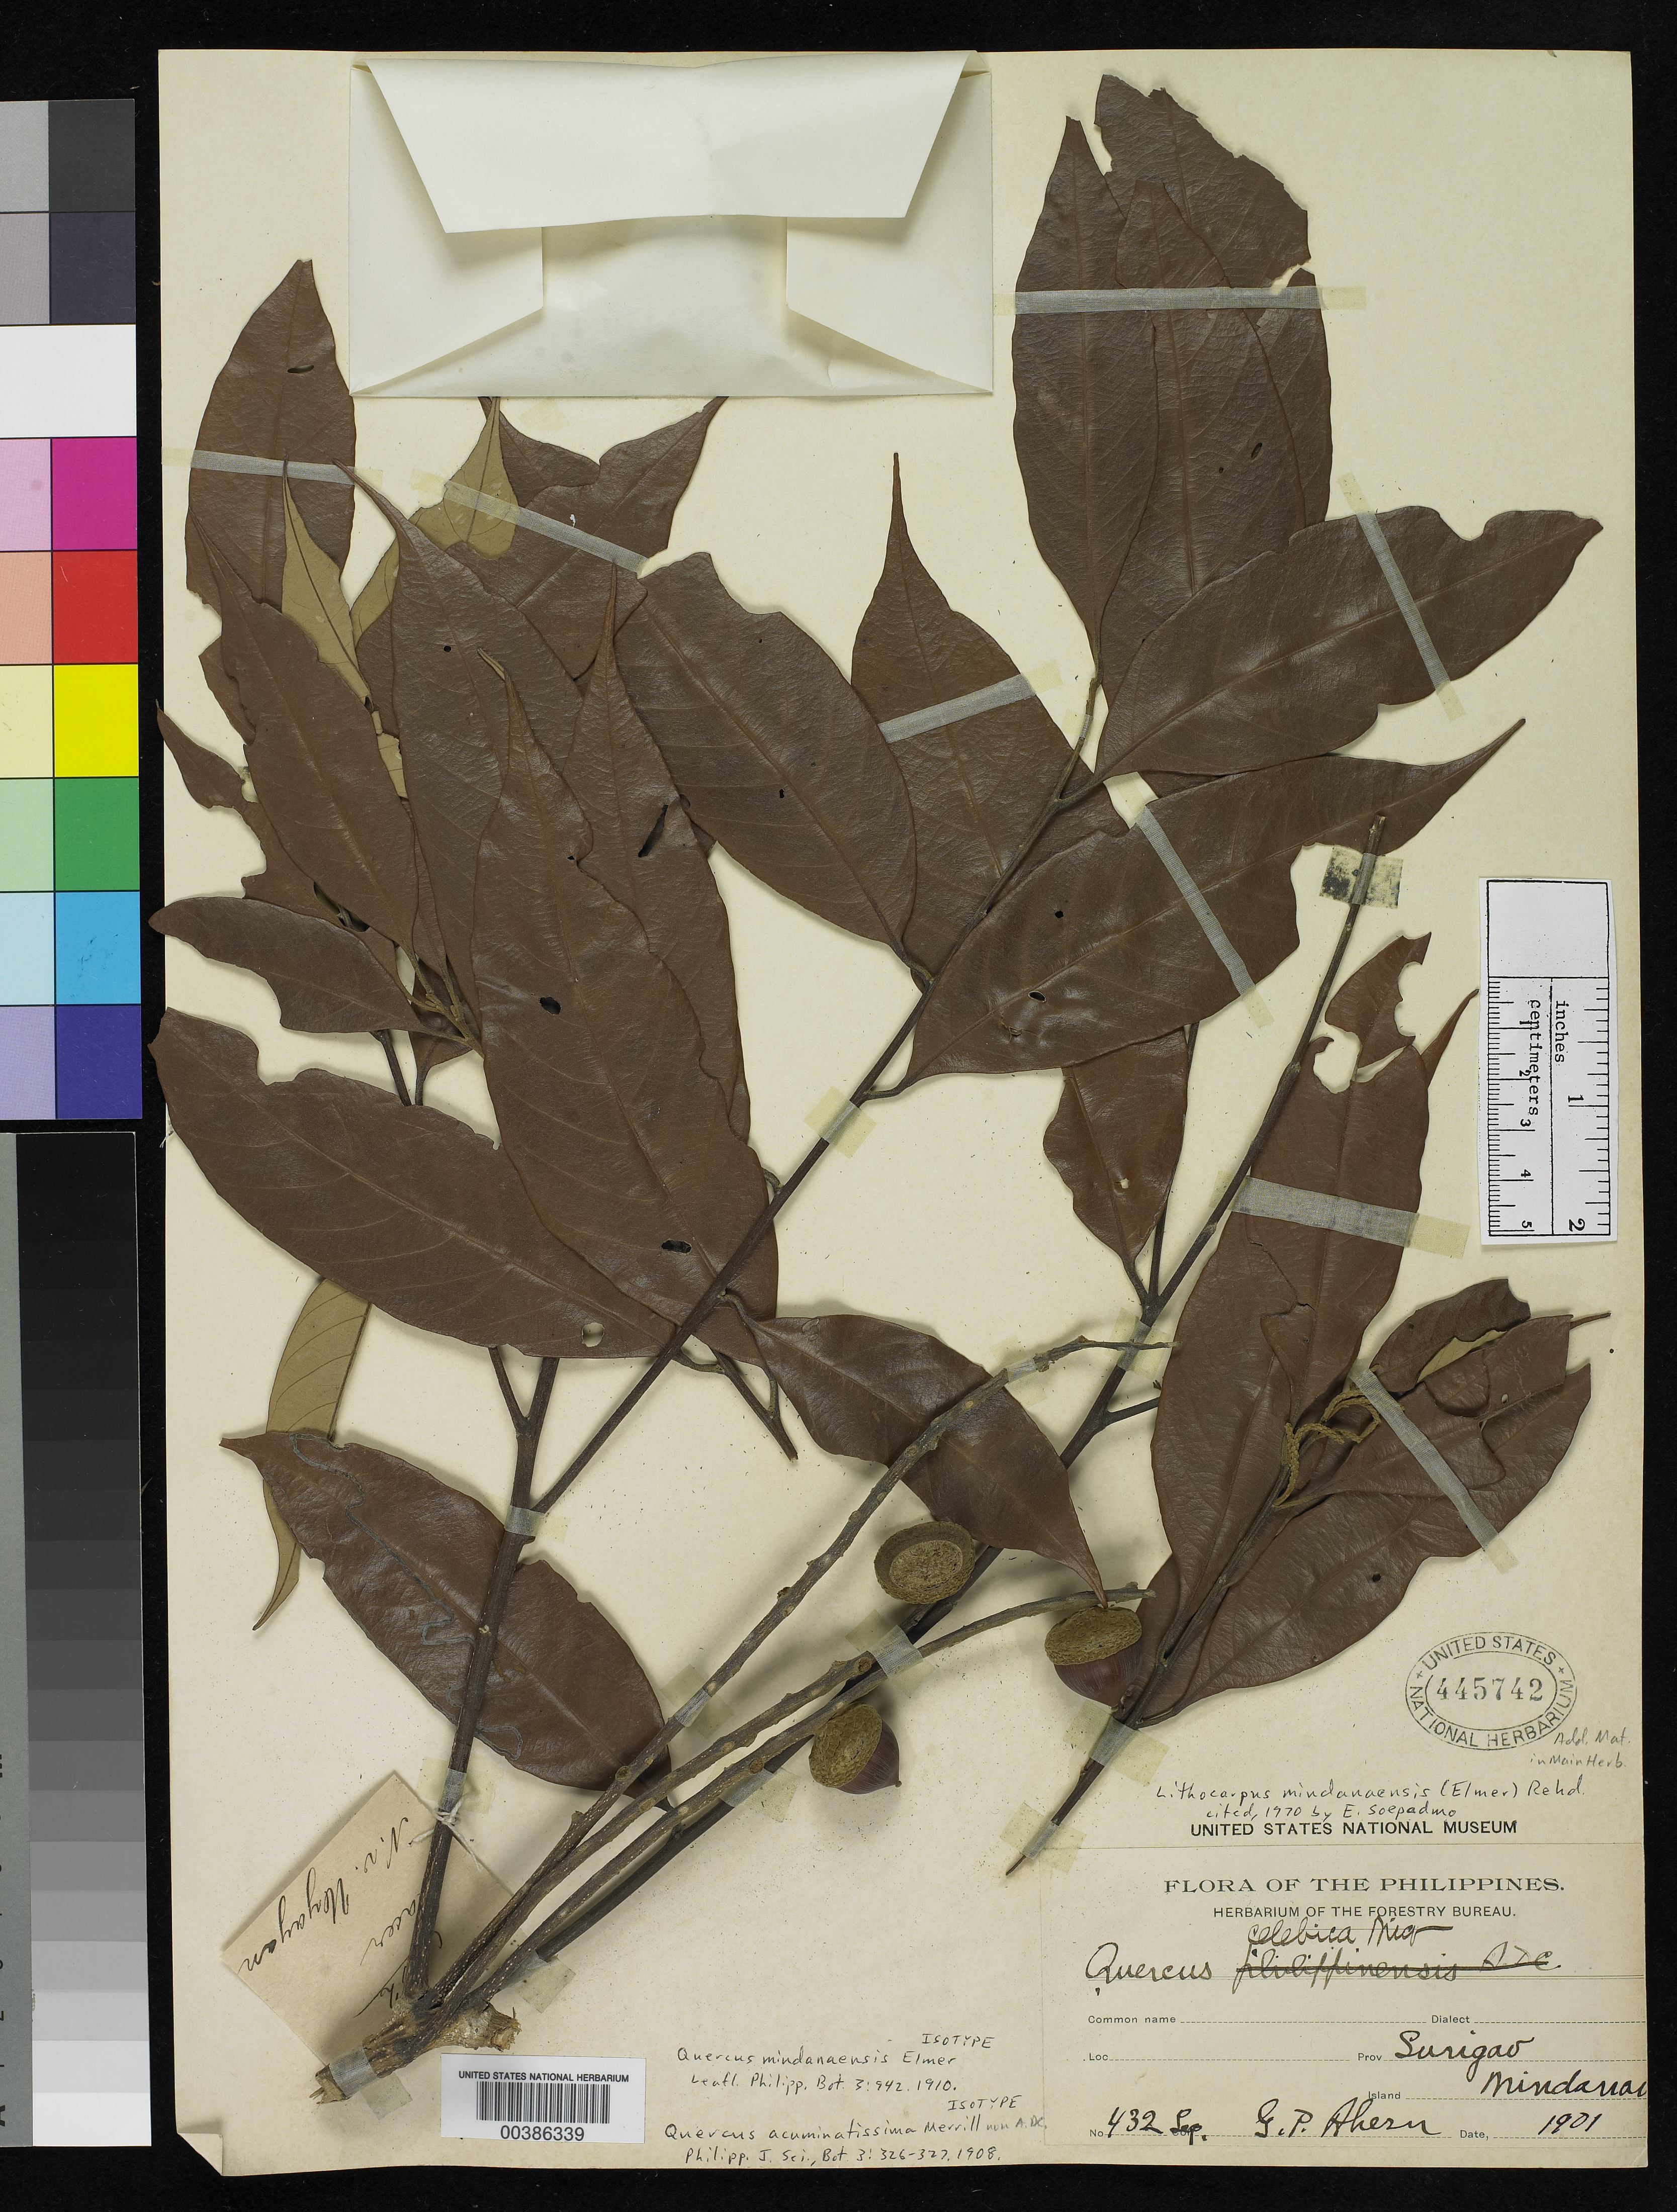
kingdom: Plantae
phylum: Tracheophyta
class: Magnoliopsida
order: Fagales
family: Fagaceae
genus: Quercus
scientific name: Quercus acuminatissima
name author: Merr.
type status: Isotype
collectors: G. Ahern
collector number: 432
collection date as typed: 1901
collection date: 1901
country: Philippines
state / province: Caraga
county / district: Surigao del Norte / Surigao del Sur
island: Mindanao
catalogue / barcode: US 445742